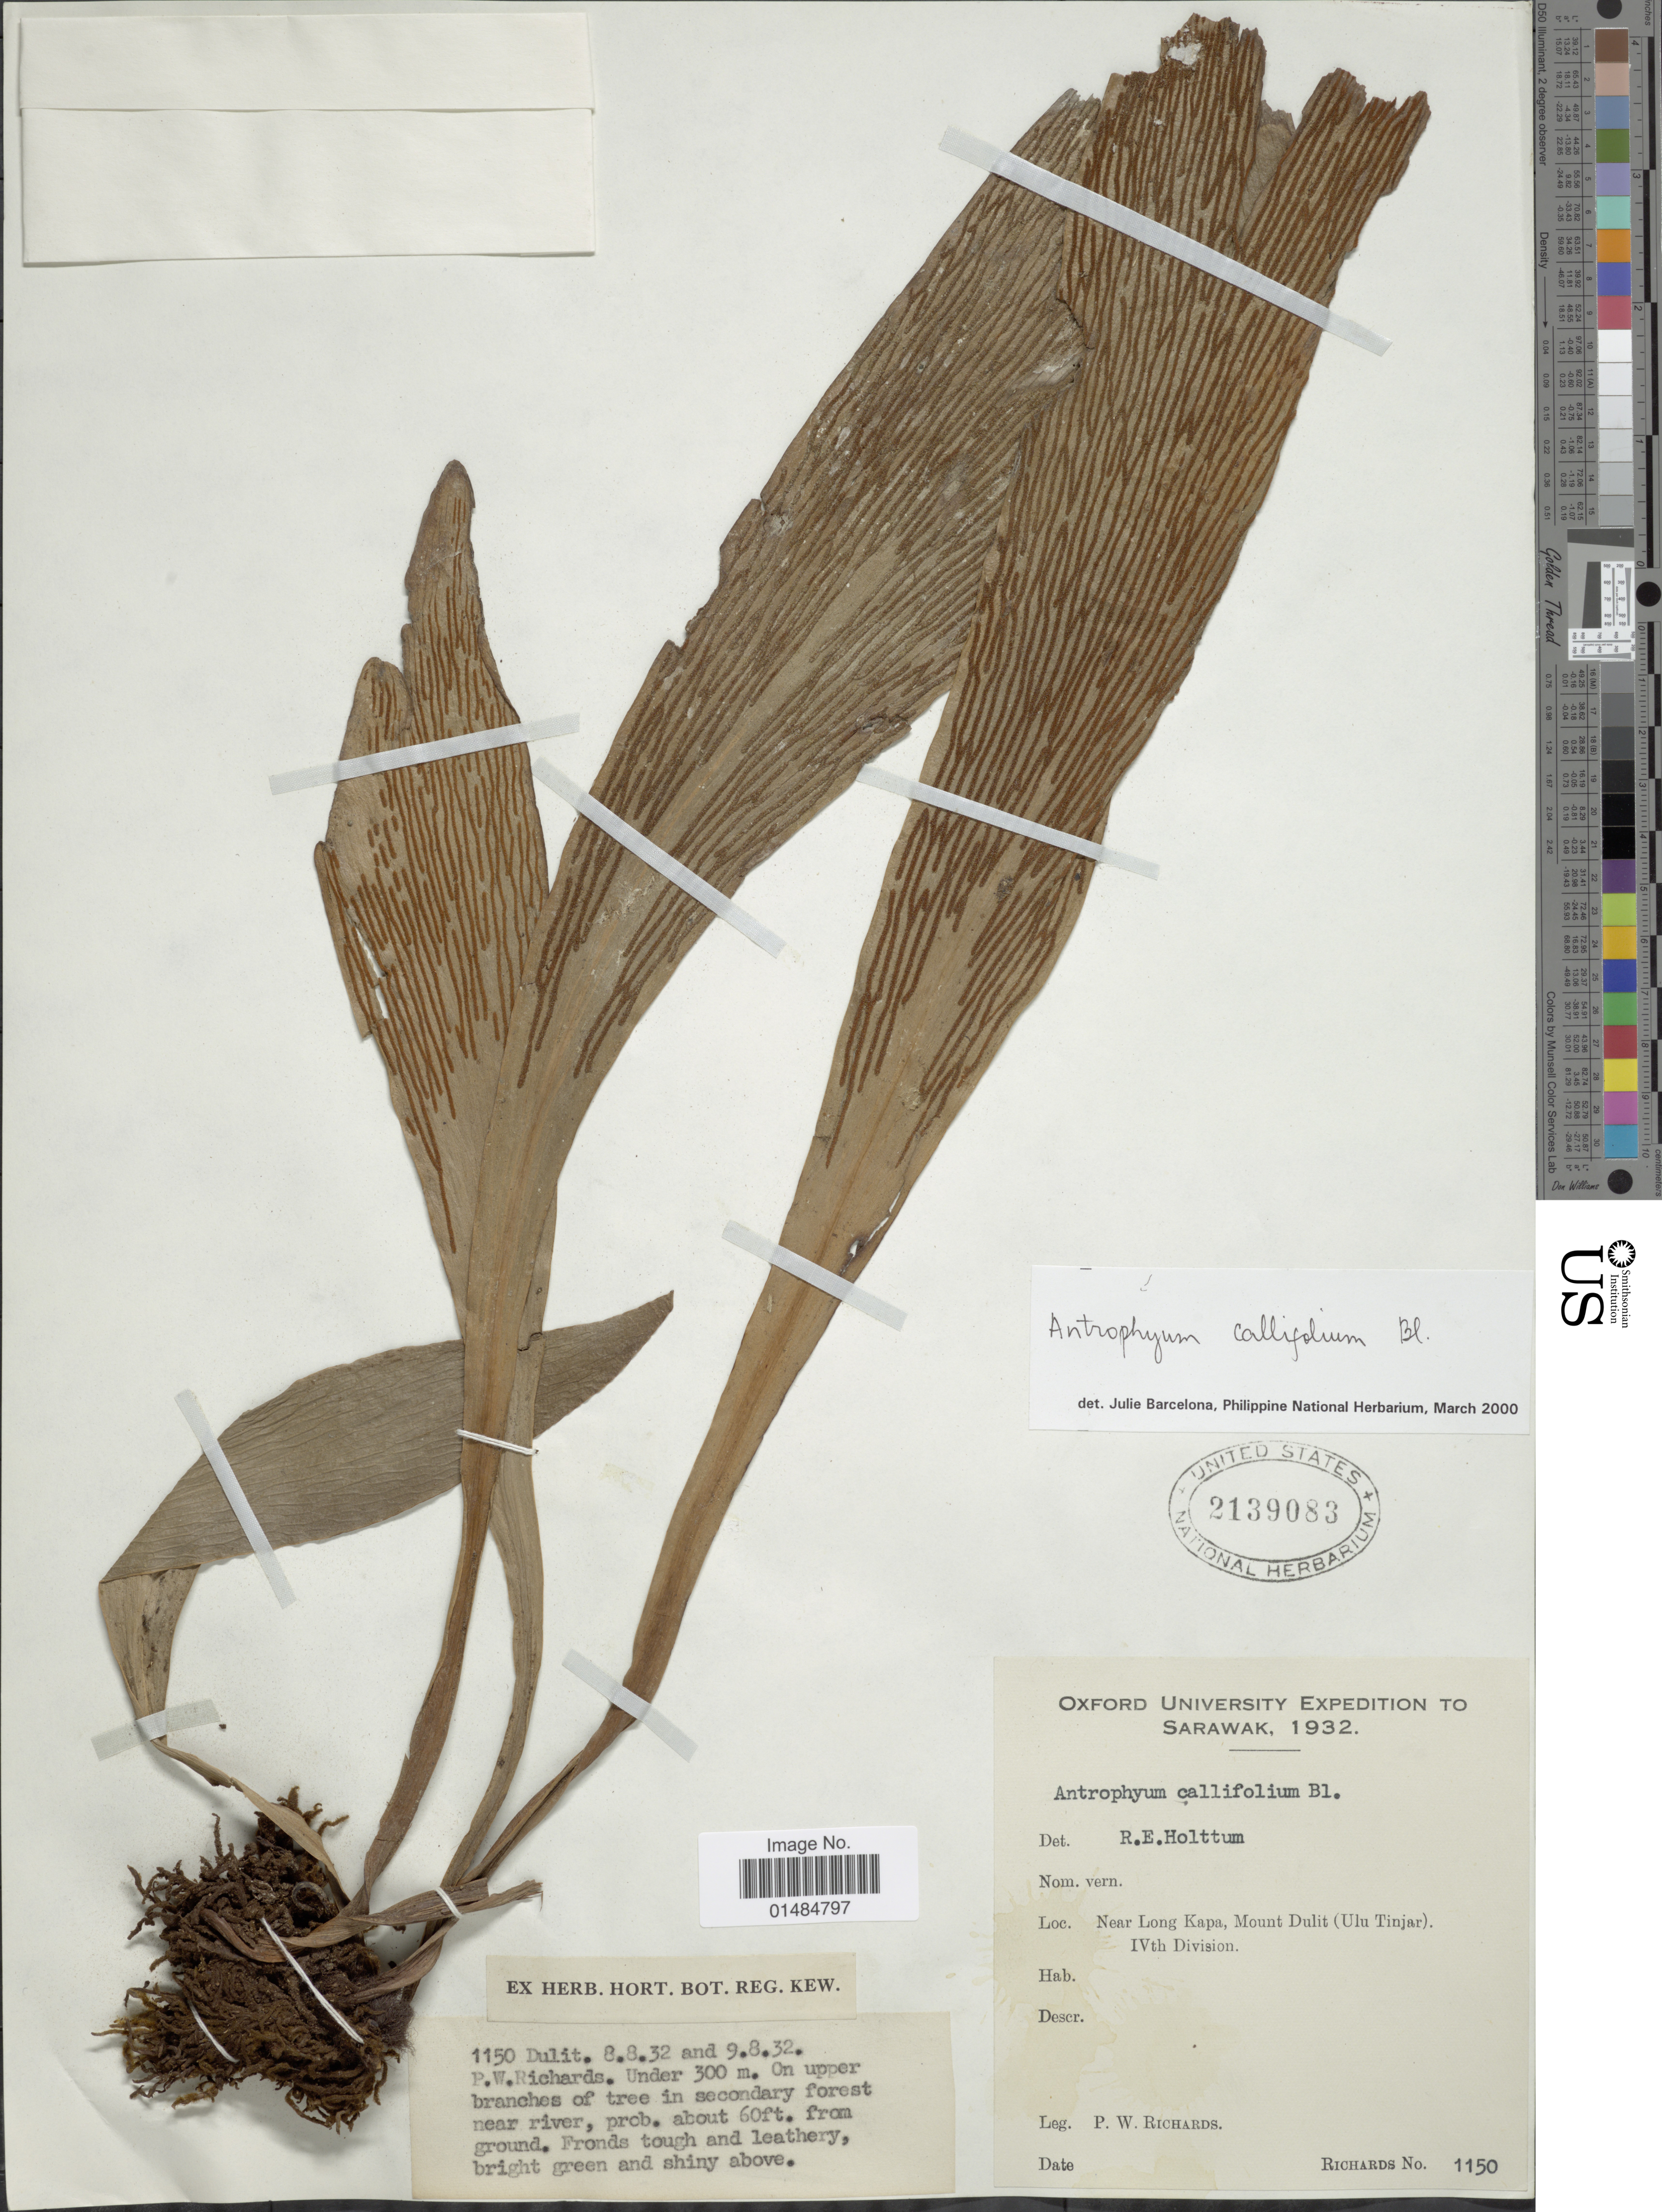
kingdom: Plantae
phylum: Tracheophyta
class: Polypodiopsida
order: Polypodiales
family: Pteridaceae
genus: Antrophyum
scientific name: Antrophyum callifolium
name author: Blume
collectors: P. Richards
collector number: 1150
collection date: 1932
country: Malaysia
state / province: Sarawak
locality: Near Long Kapa, Mount Dulit (Ulu Tinjar), IVth Division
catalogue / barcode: US 2139083